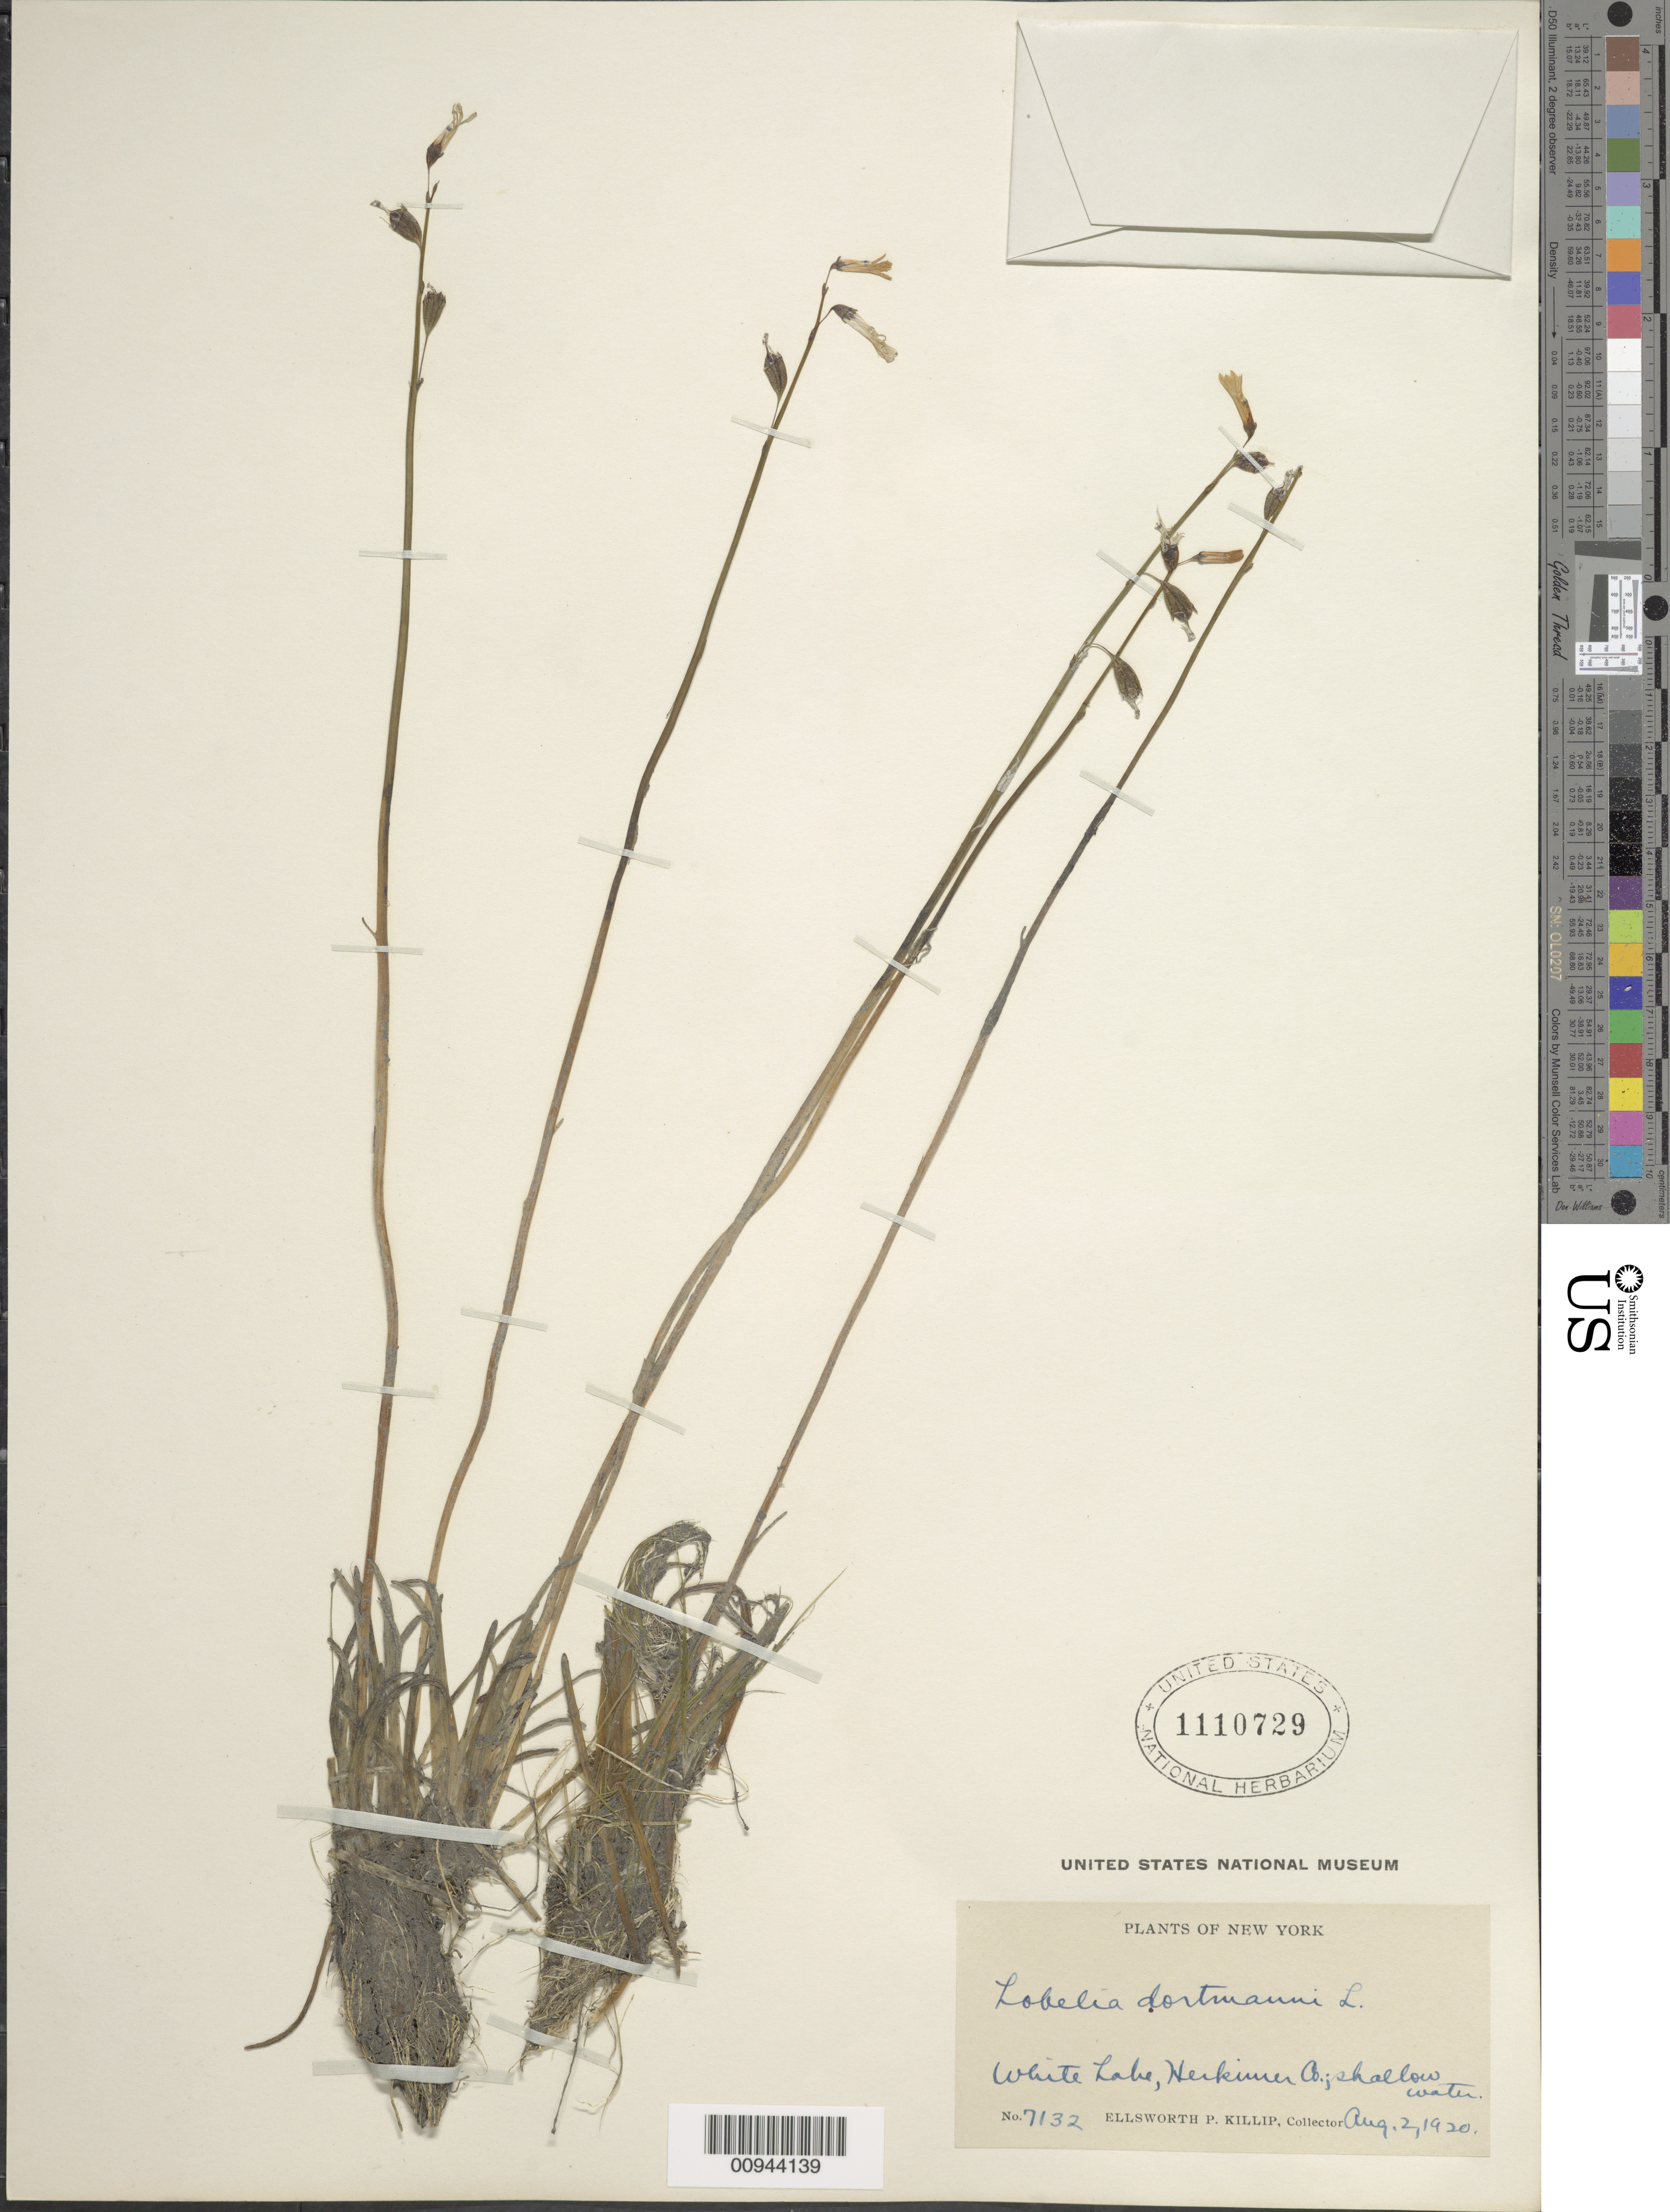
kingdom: Plantae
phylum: Tracheophyta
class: Magnoliopsida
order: Asterales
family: Campanulaceae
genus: Lobelia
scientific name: Lobelia dortmanna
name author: L.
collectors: E. P. Killip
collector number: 7132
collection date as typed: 02 Aug 1920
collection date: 1920-08-02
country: United States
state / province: New York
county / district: Herkimer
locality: White Lake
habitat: shallow water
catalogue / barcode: US 1110729